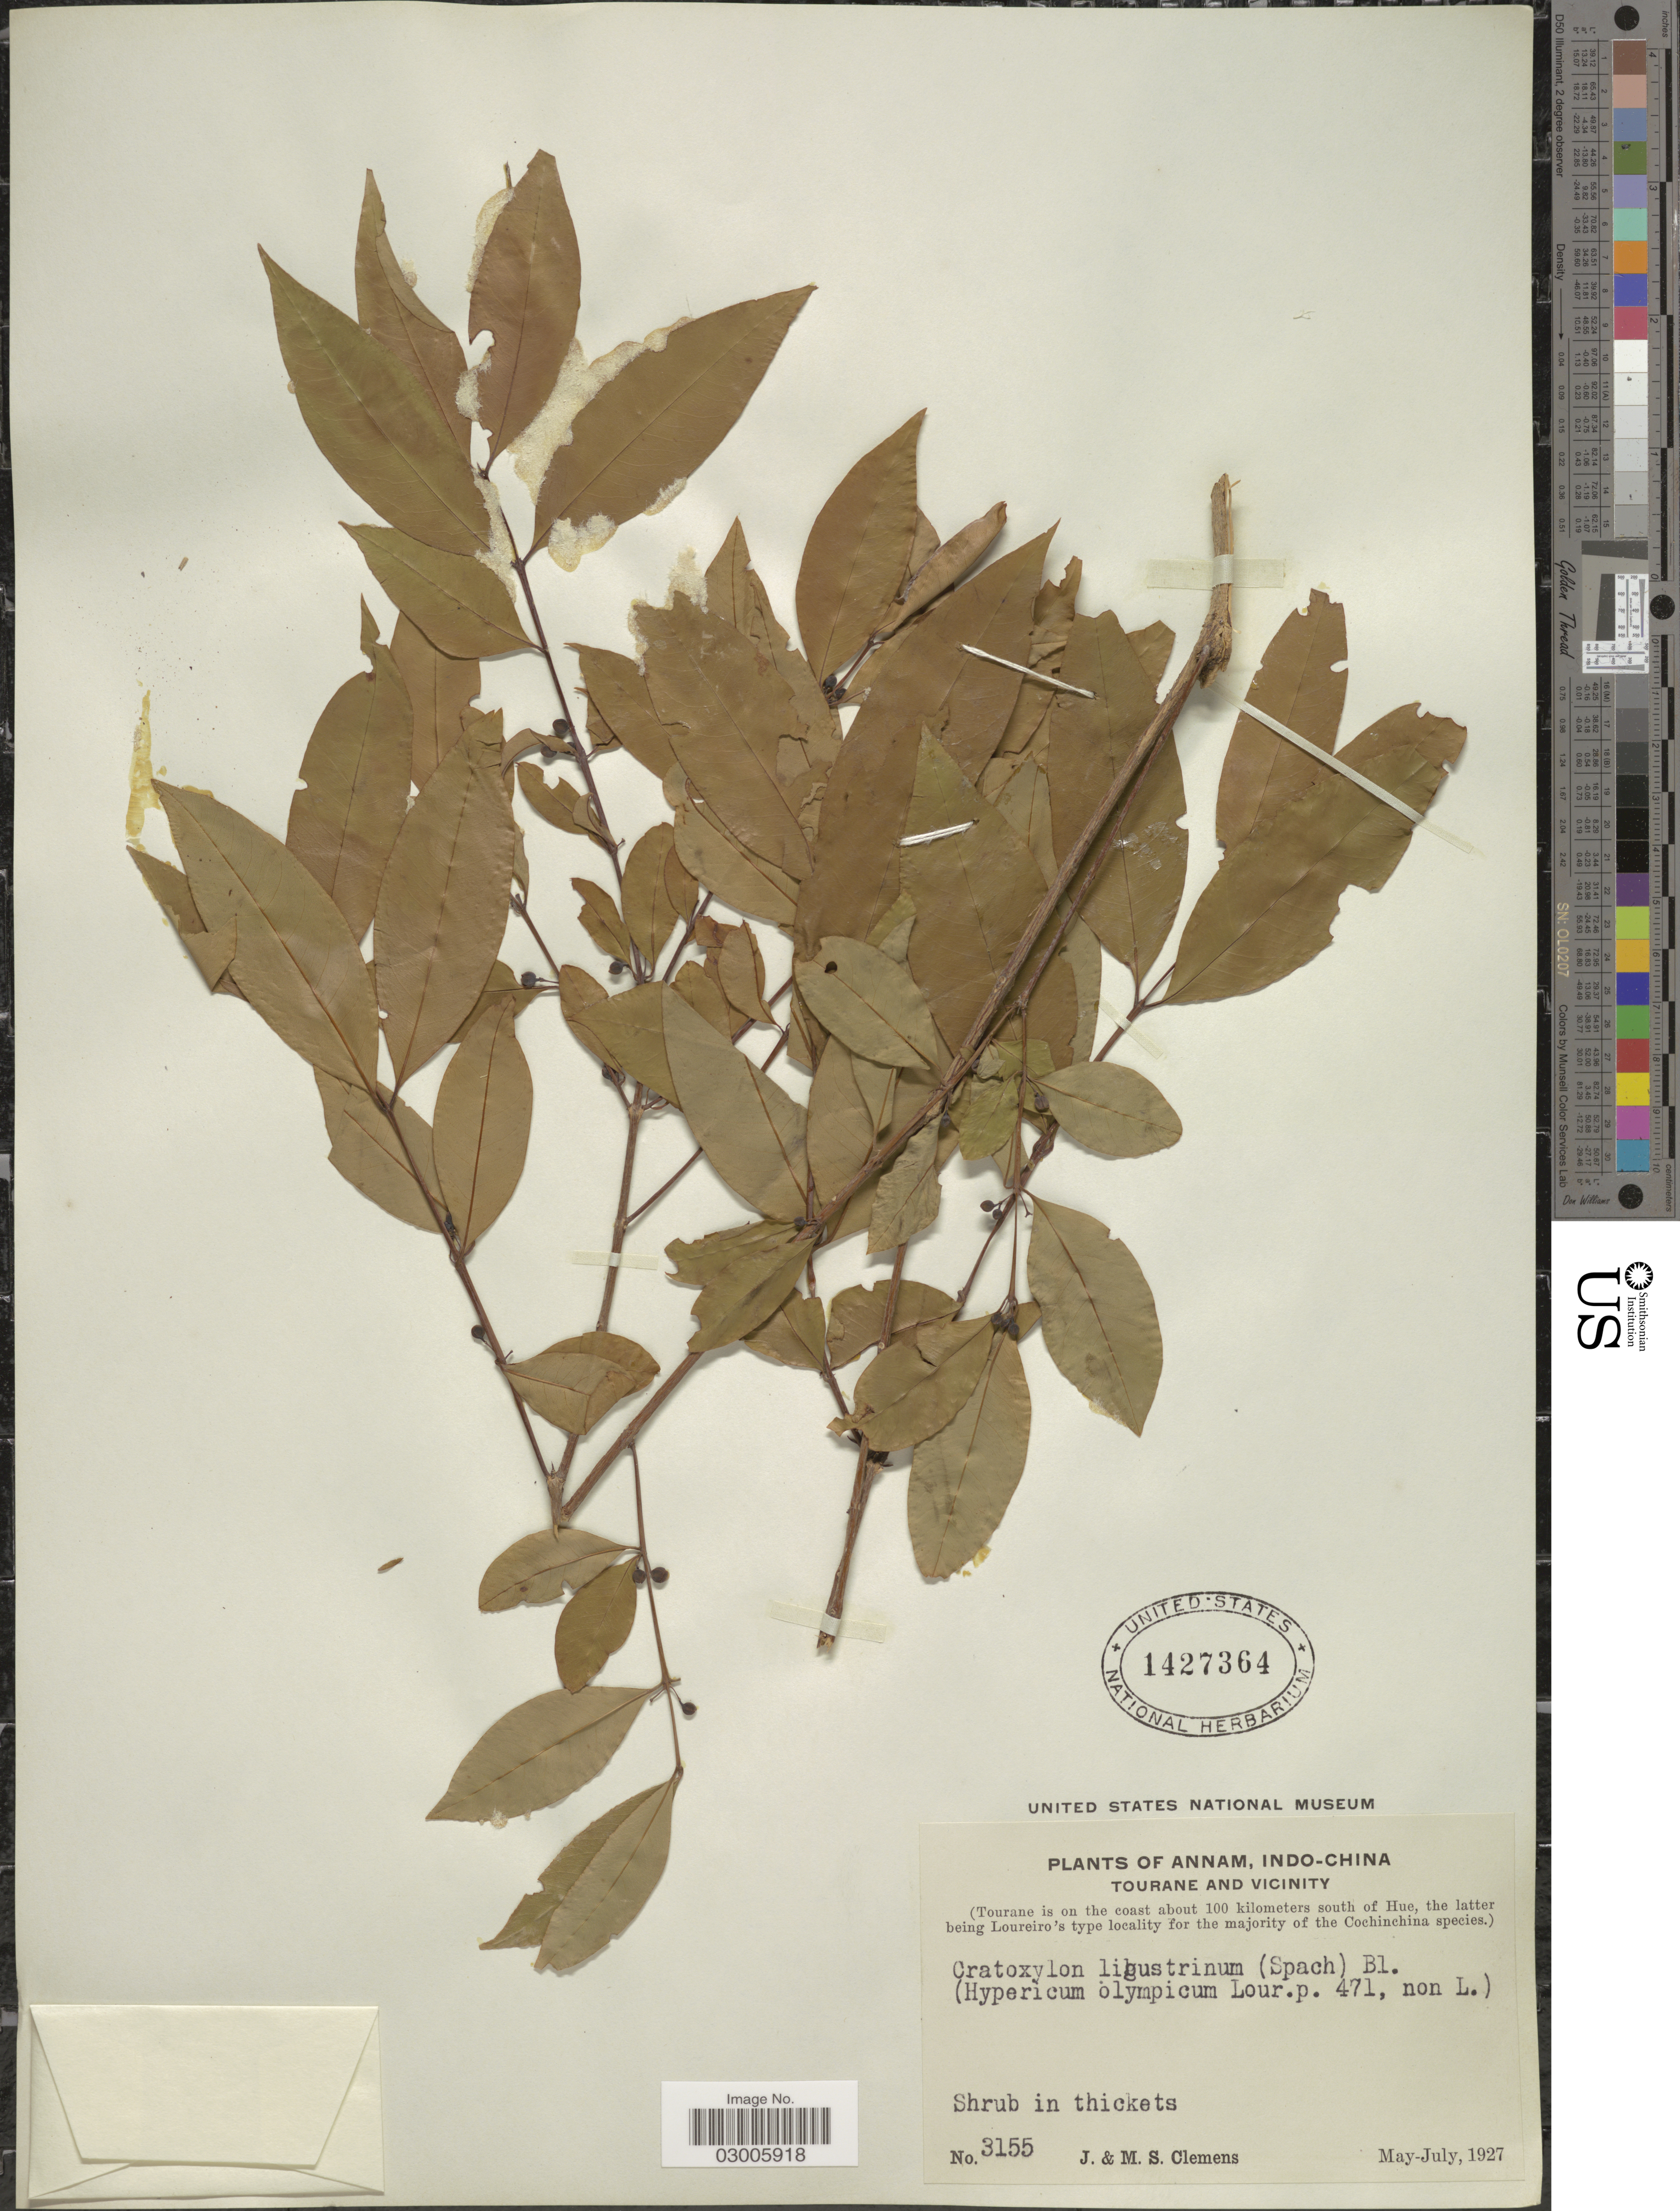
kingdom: Plantae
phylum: Tracheophyta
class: Magnoliopsida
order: Malpighiales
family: Hypericaceae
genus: Cratoxylum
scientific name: Cratoxylum ligustrinum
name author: (Spach) Blume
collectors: J. Clemens & M. S. Clemens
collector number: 3155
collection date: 1927-05/1927-07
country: Vietnam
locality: Annam, Indo-China. Tourane and Vicinity. (Tourane is on the coast about 100 kilometers south of Hue, the latter being Loureiro's type locality for the majority of the Cochinchina species).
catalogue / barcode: US 1427364